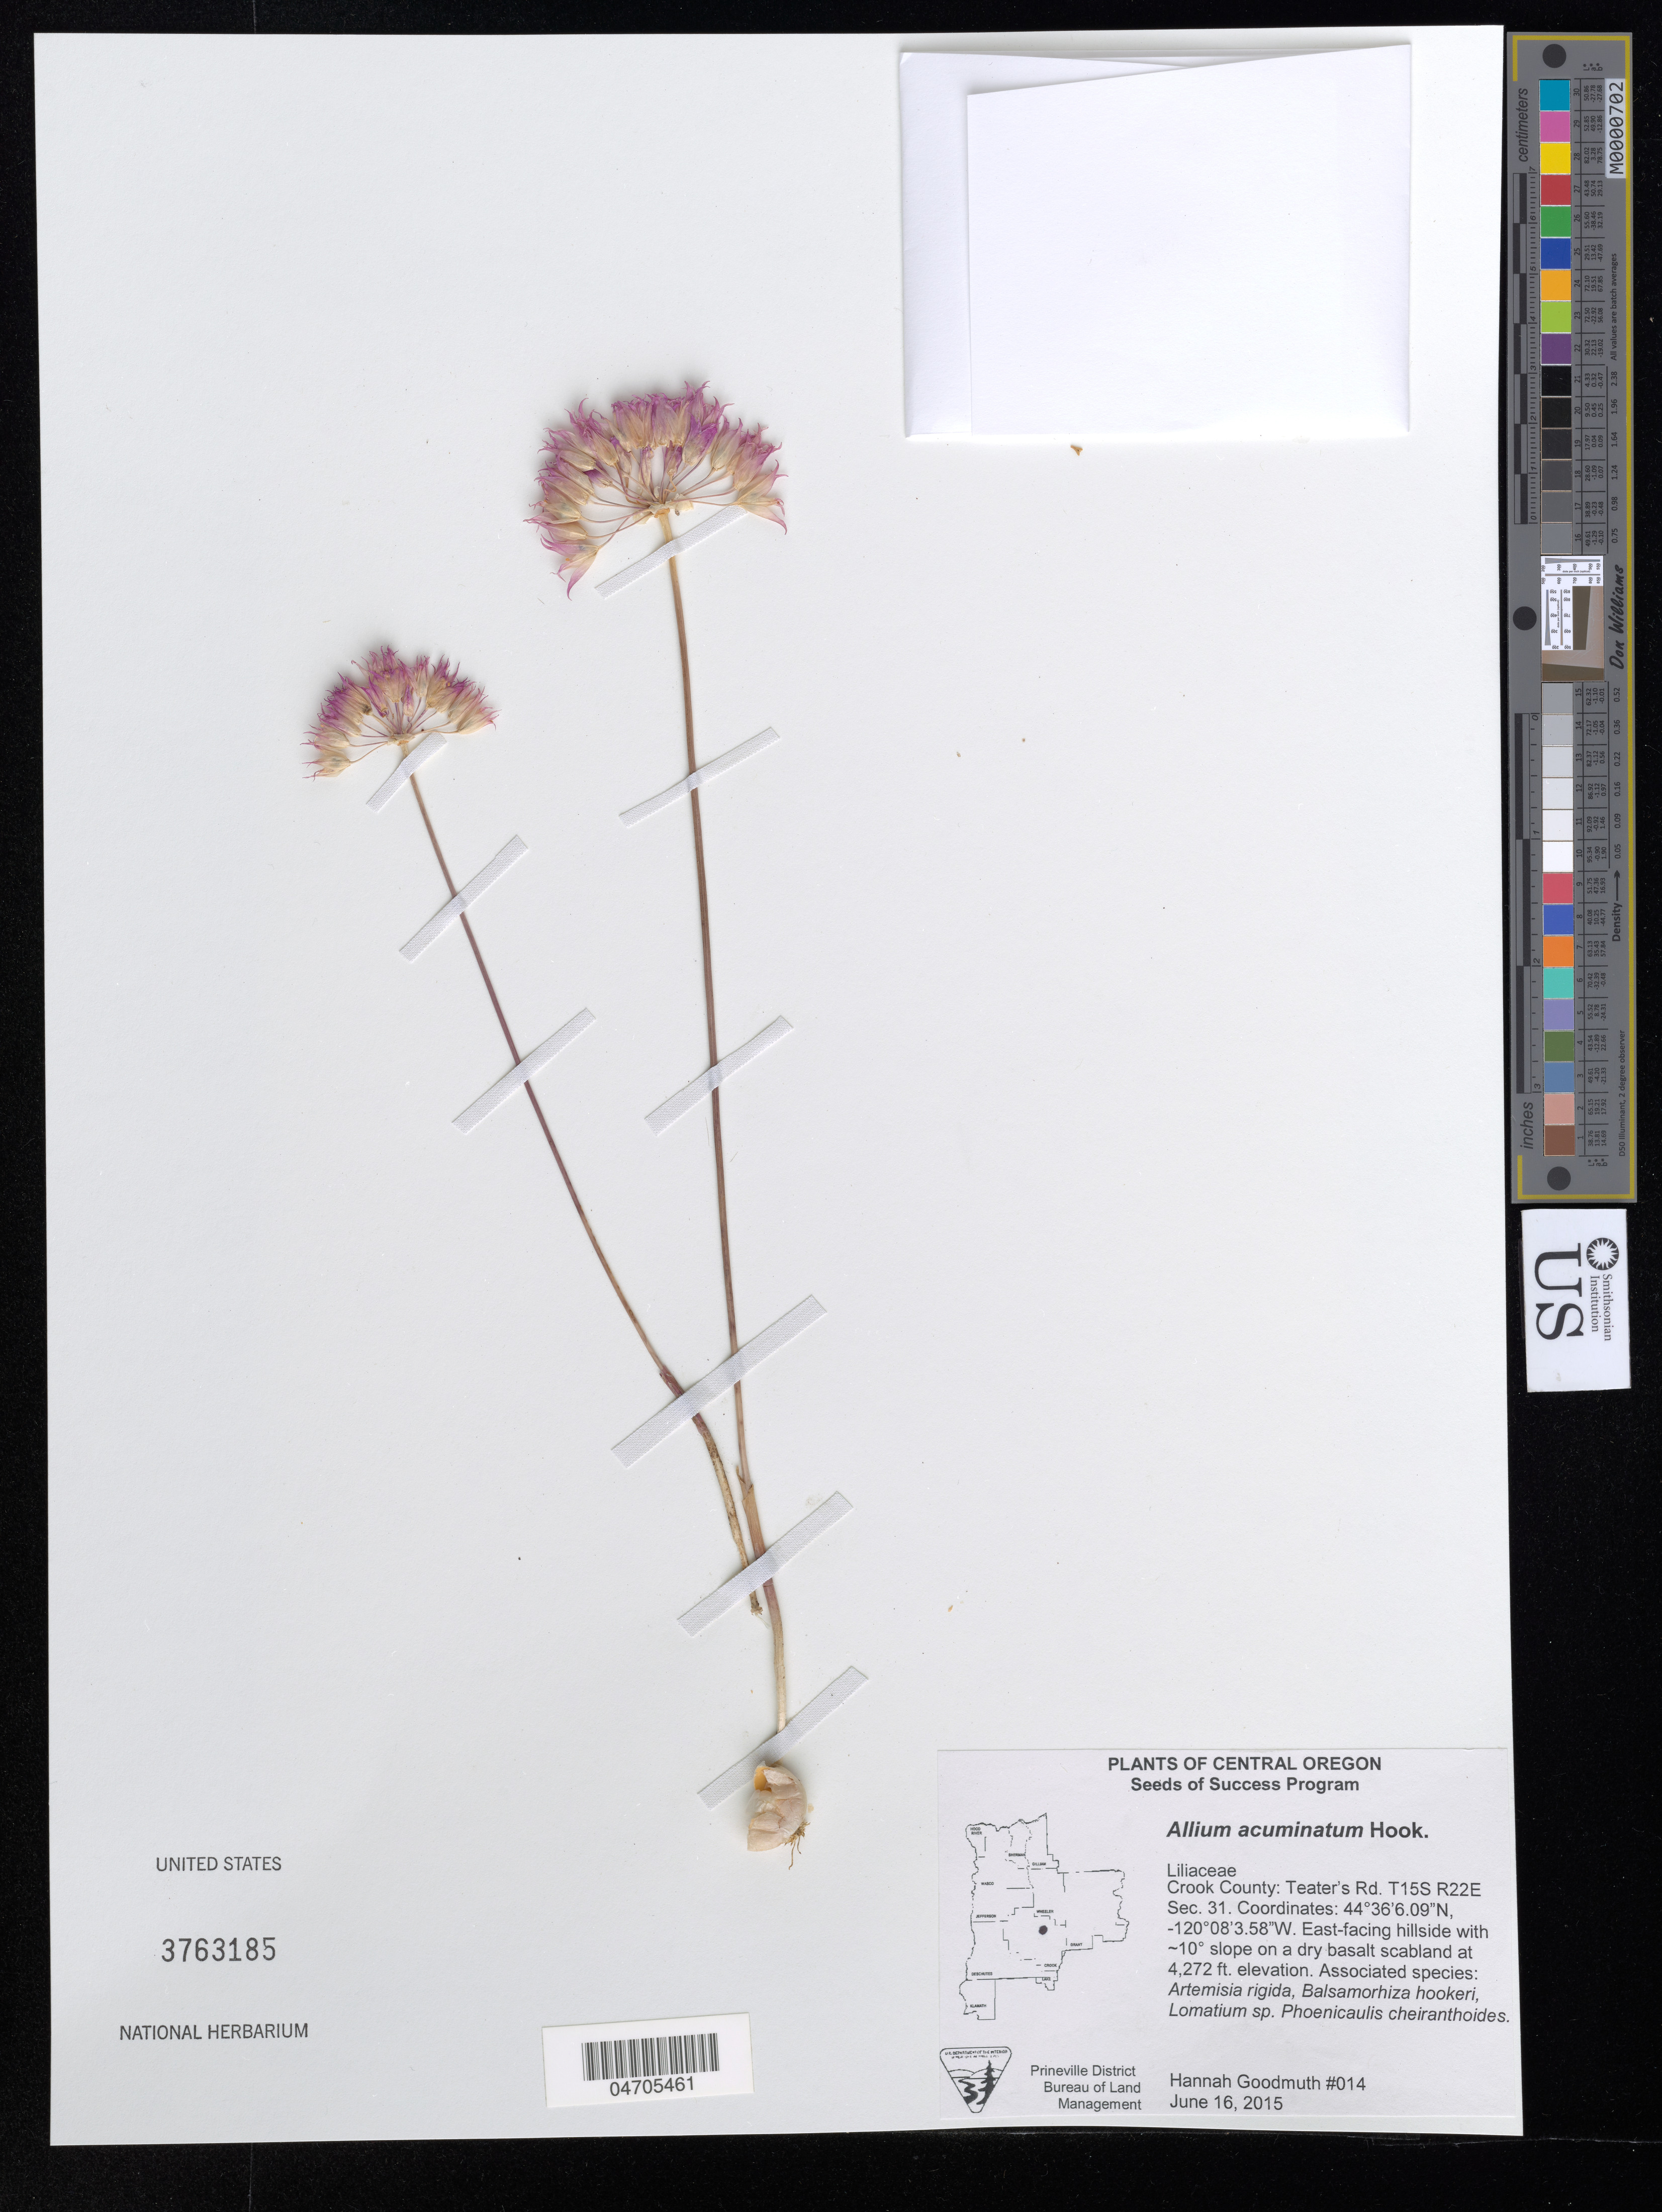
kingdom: Plantae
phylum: Tracheophyta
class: Liliopsida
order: Asparagales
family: Amaryllidaceae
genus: Allium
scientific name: Allium acuminatum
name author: Hook.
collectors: H. Goodmuth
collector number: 014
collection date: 2015-06-16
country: United States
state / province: Oregon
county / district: Crook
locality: Central Oregon. Crook County: Teater's Rd. T15S R22E Sec. 31. East-facing hillside with ~10° slope on a dry basalt scabland.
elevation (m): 1302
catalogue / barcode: US 3763185